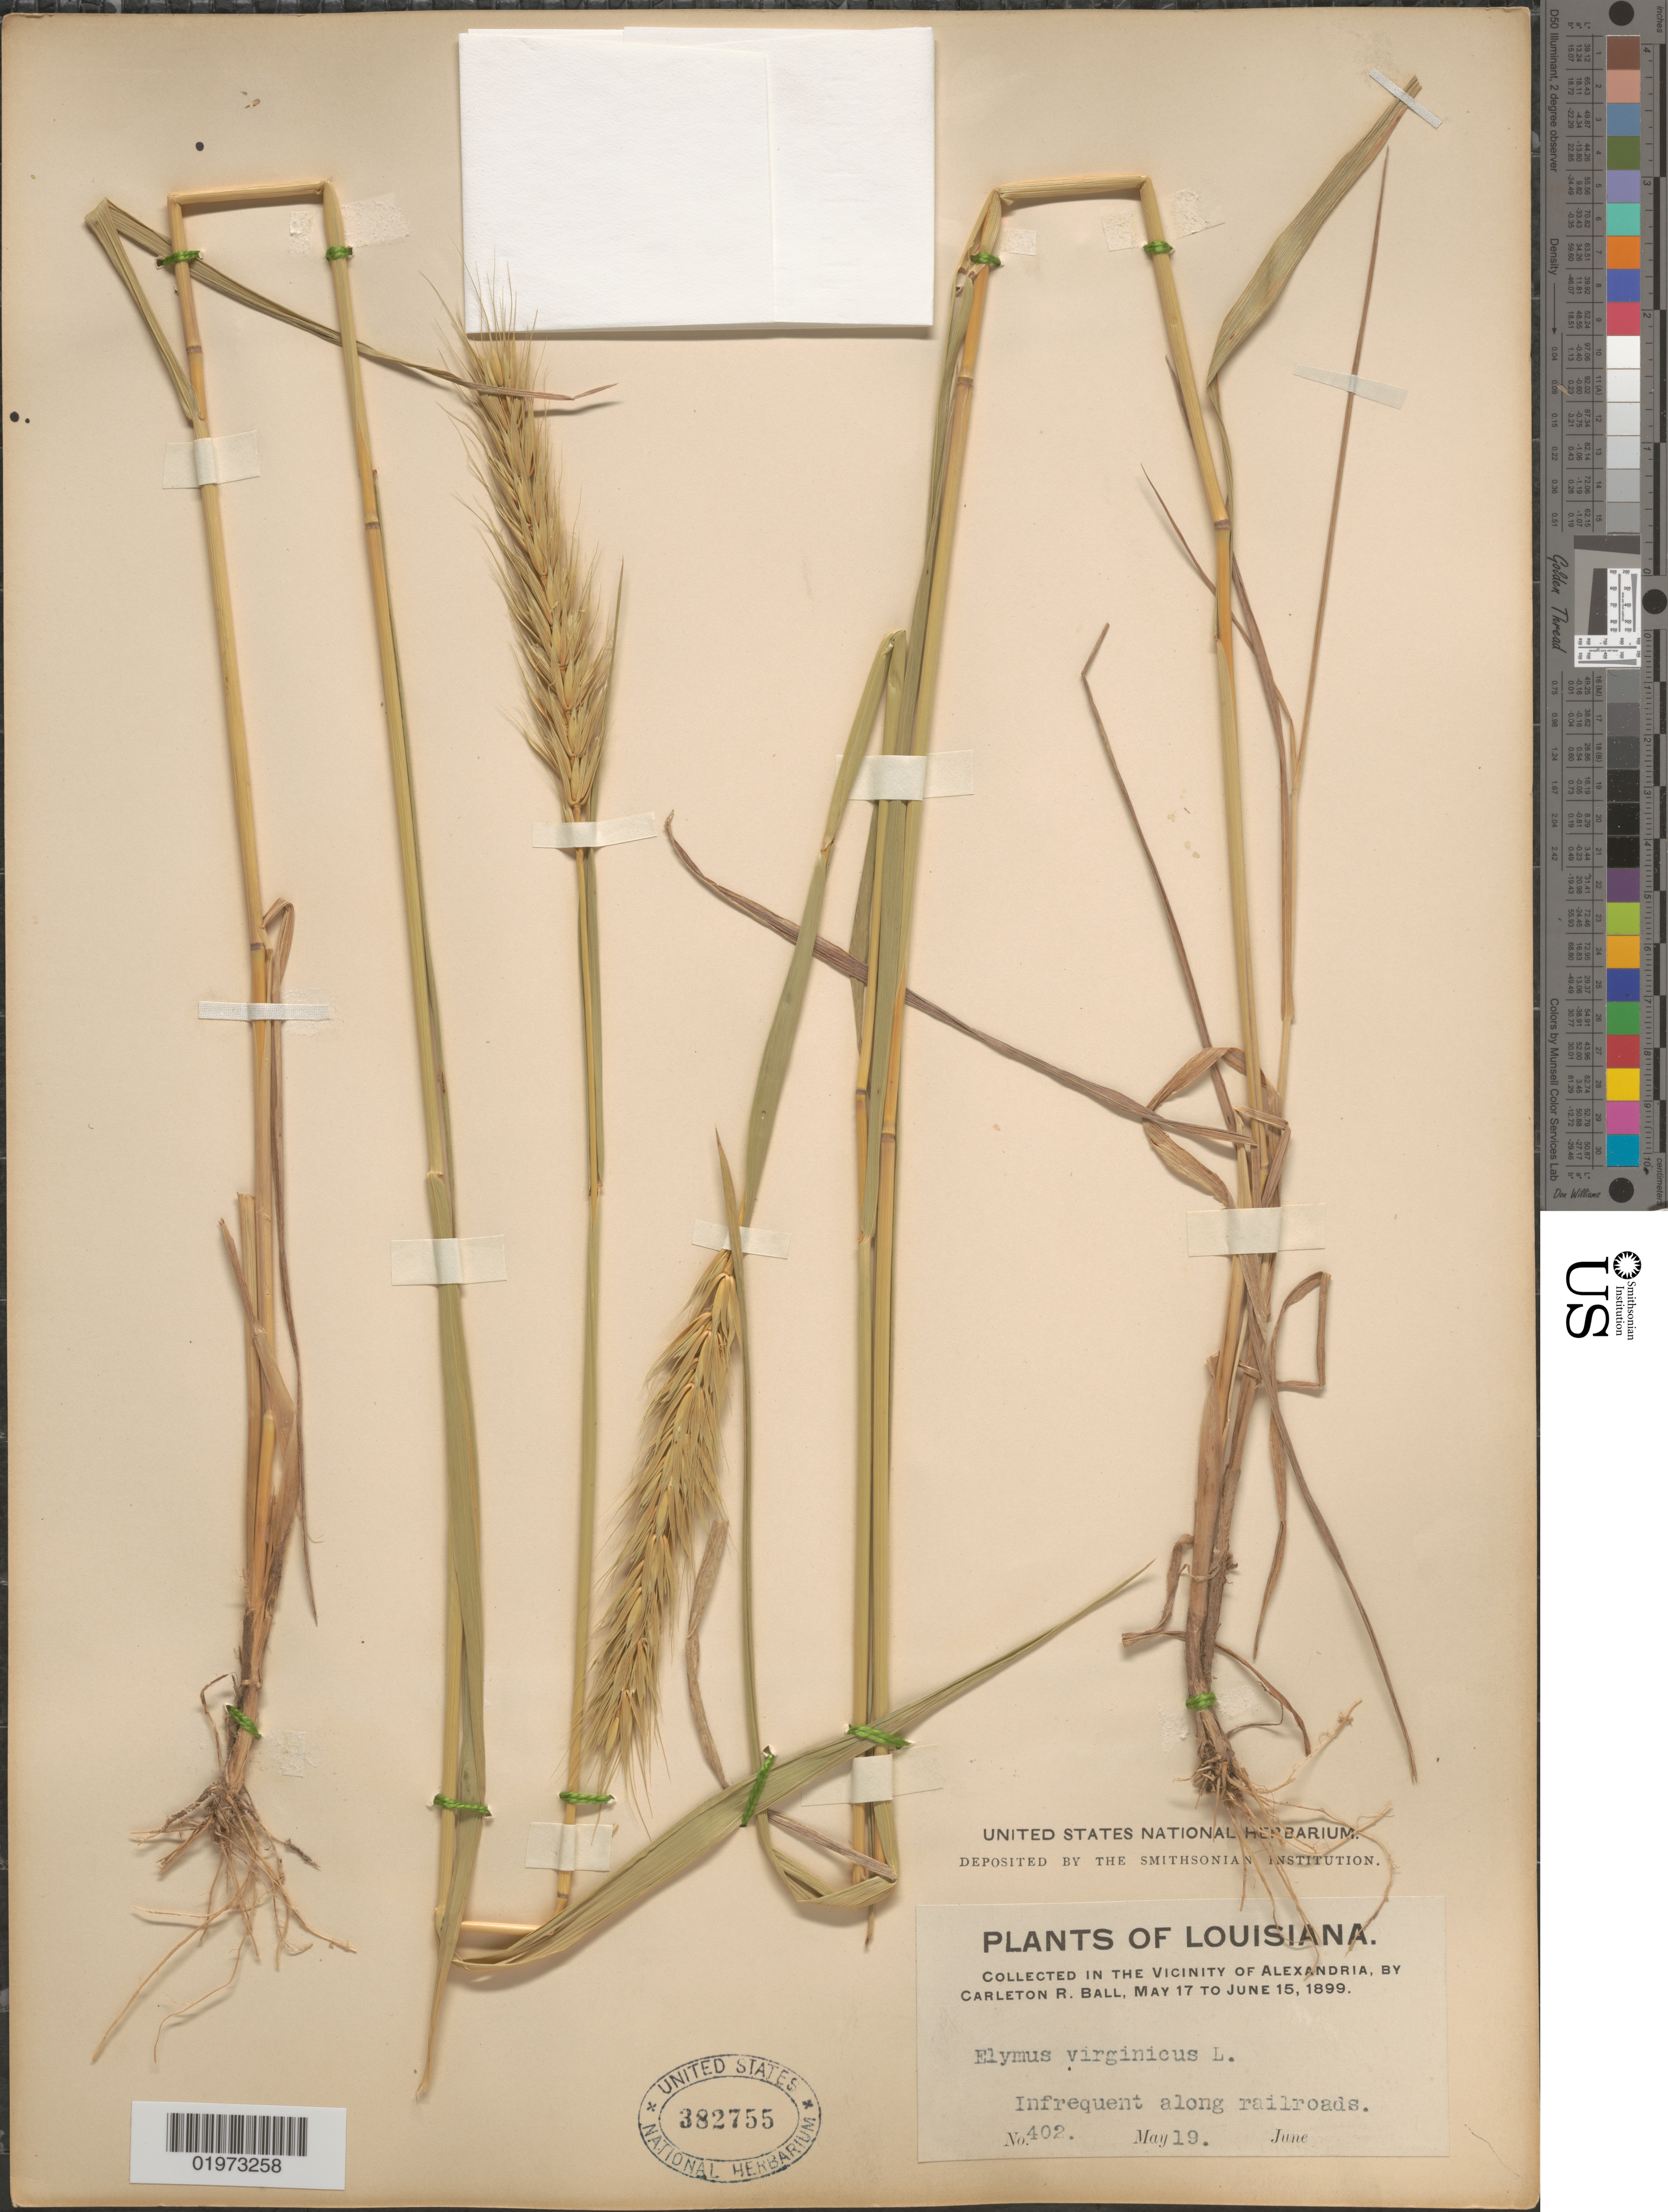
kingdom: Plantae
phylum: Tracheophyta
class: Liliopsida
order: Poales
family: Poaceae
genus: Elymus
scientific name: Elymus virginicus var. virginicus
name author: L.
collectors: C. R. Ball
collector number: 402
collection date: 1899-05-19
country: United States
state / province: Louisiana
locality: In the Vicinity of Alexandria. Infrequent along railroads.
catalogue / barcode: US 382755